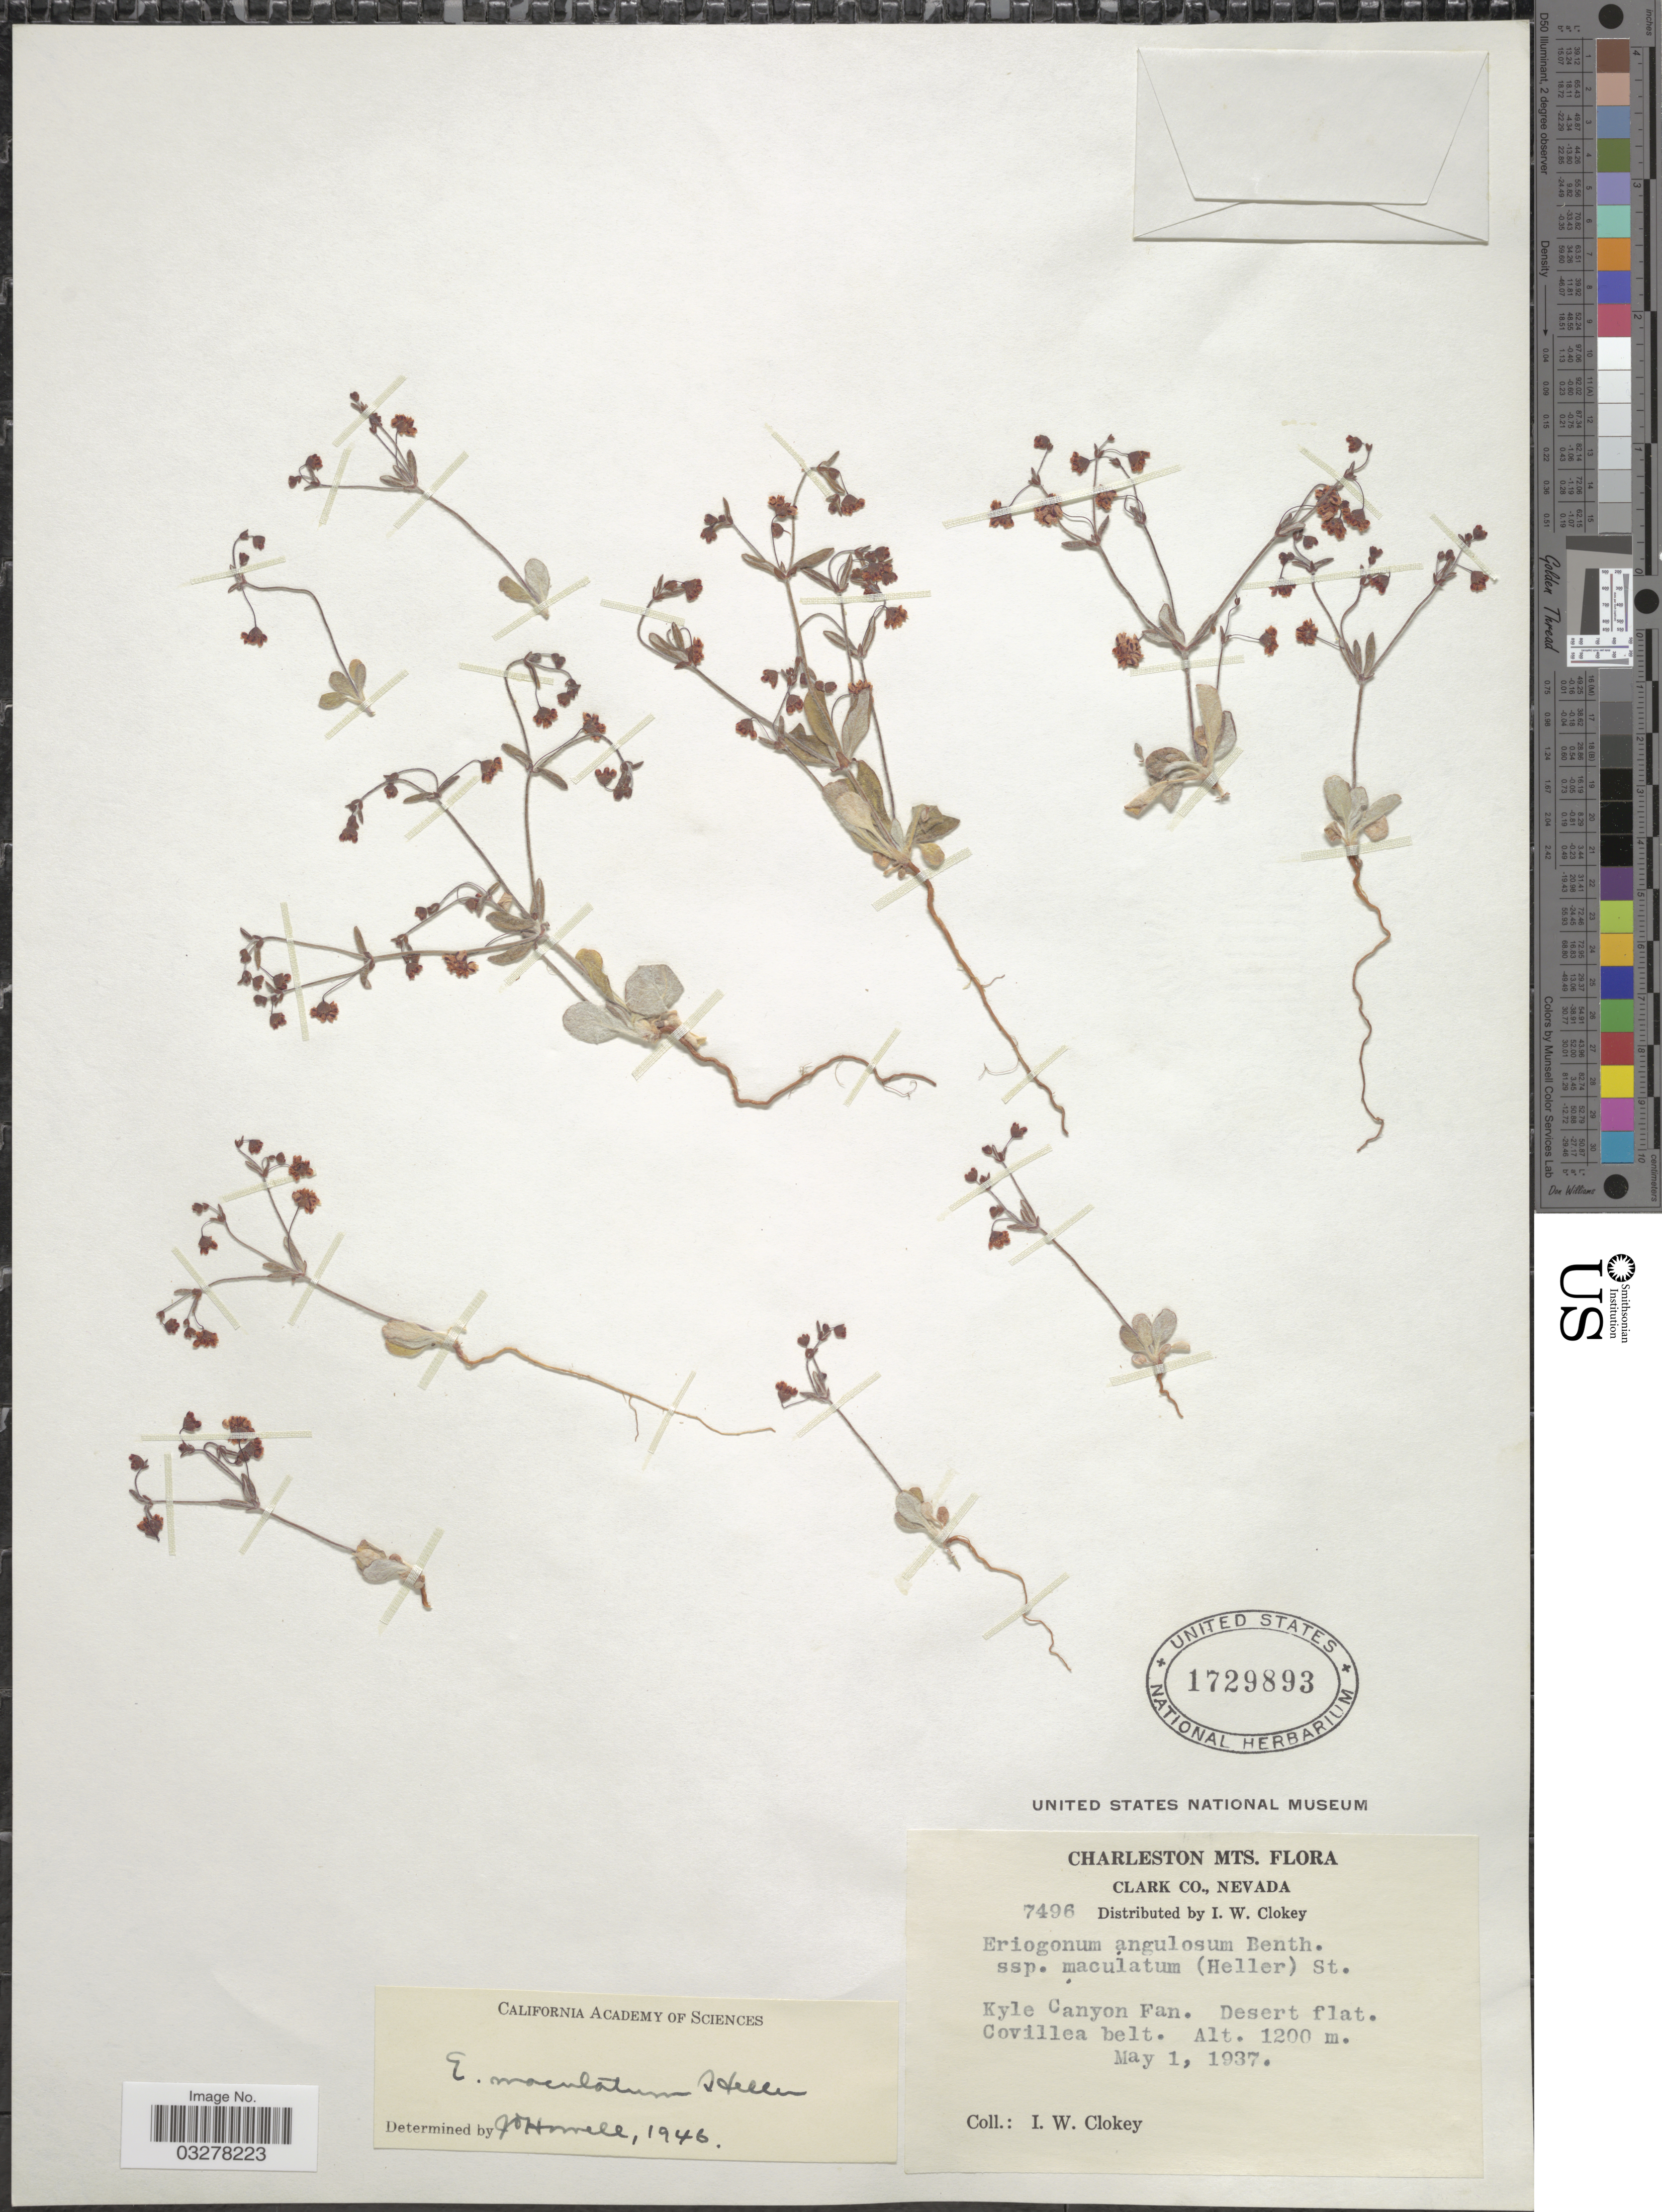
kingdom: Plantae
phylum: Tracheophyta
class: Magnoliopsida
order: Caryophyllales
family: Polygonaceae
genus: Eriogonum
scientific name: Eriogonum maculatum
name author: A. Heller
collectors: I. W. Clokey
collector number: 7496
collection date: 1937-05-01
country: United States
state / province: Nevada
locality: Charleston Mts. Clark Co. Kyle Canyon Fan.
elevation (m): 1200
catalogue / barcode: US 1729893